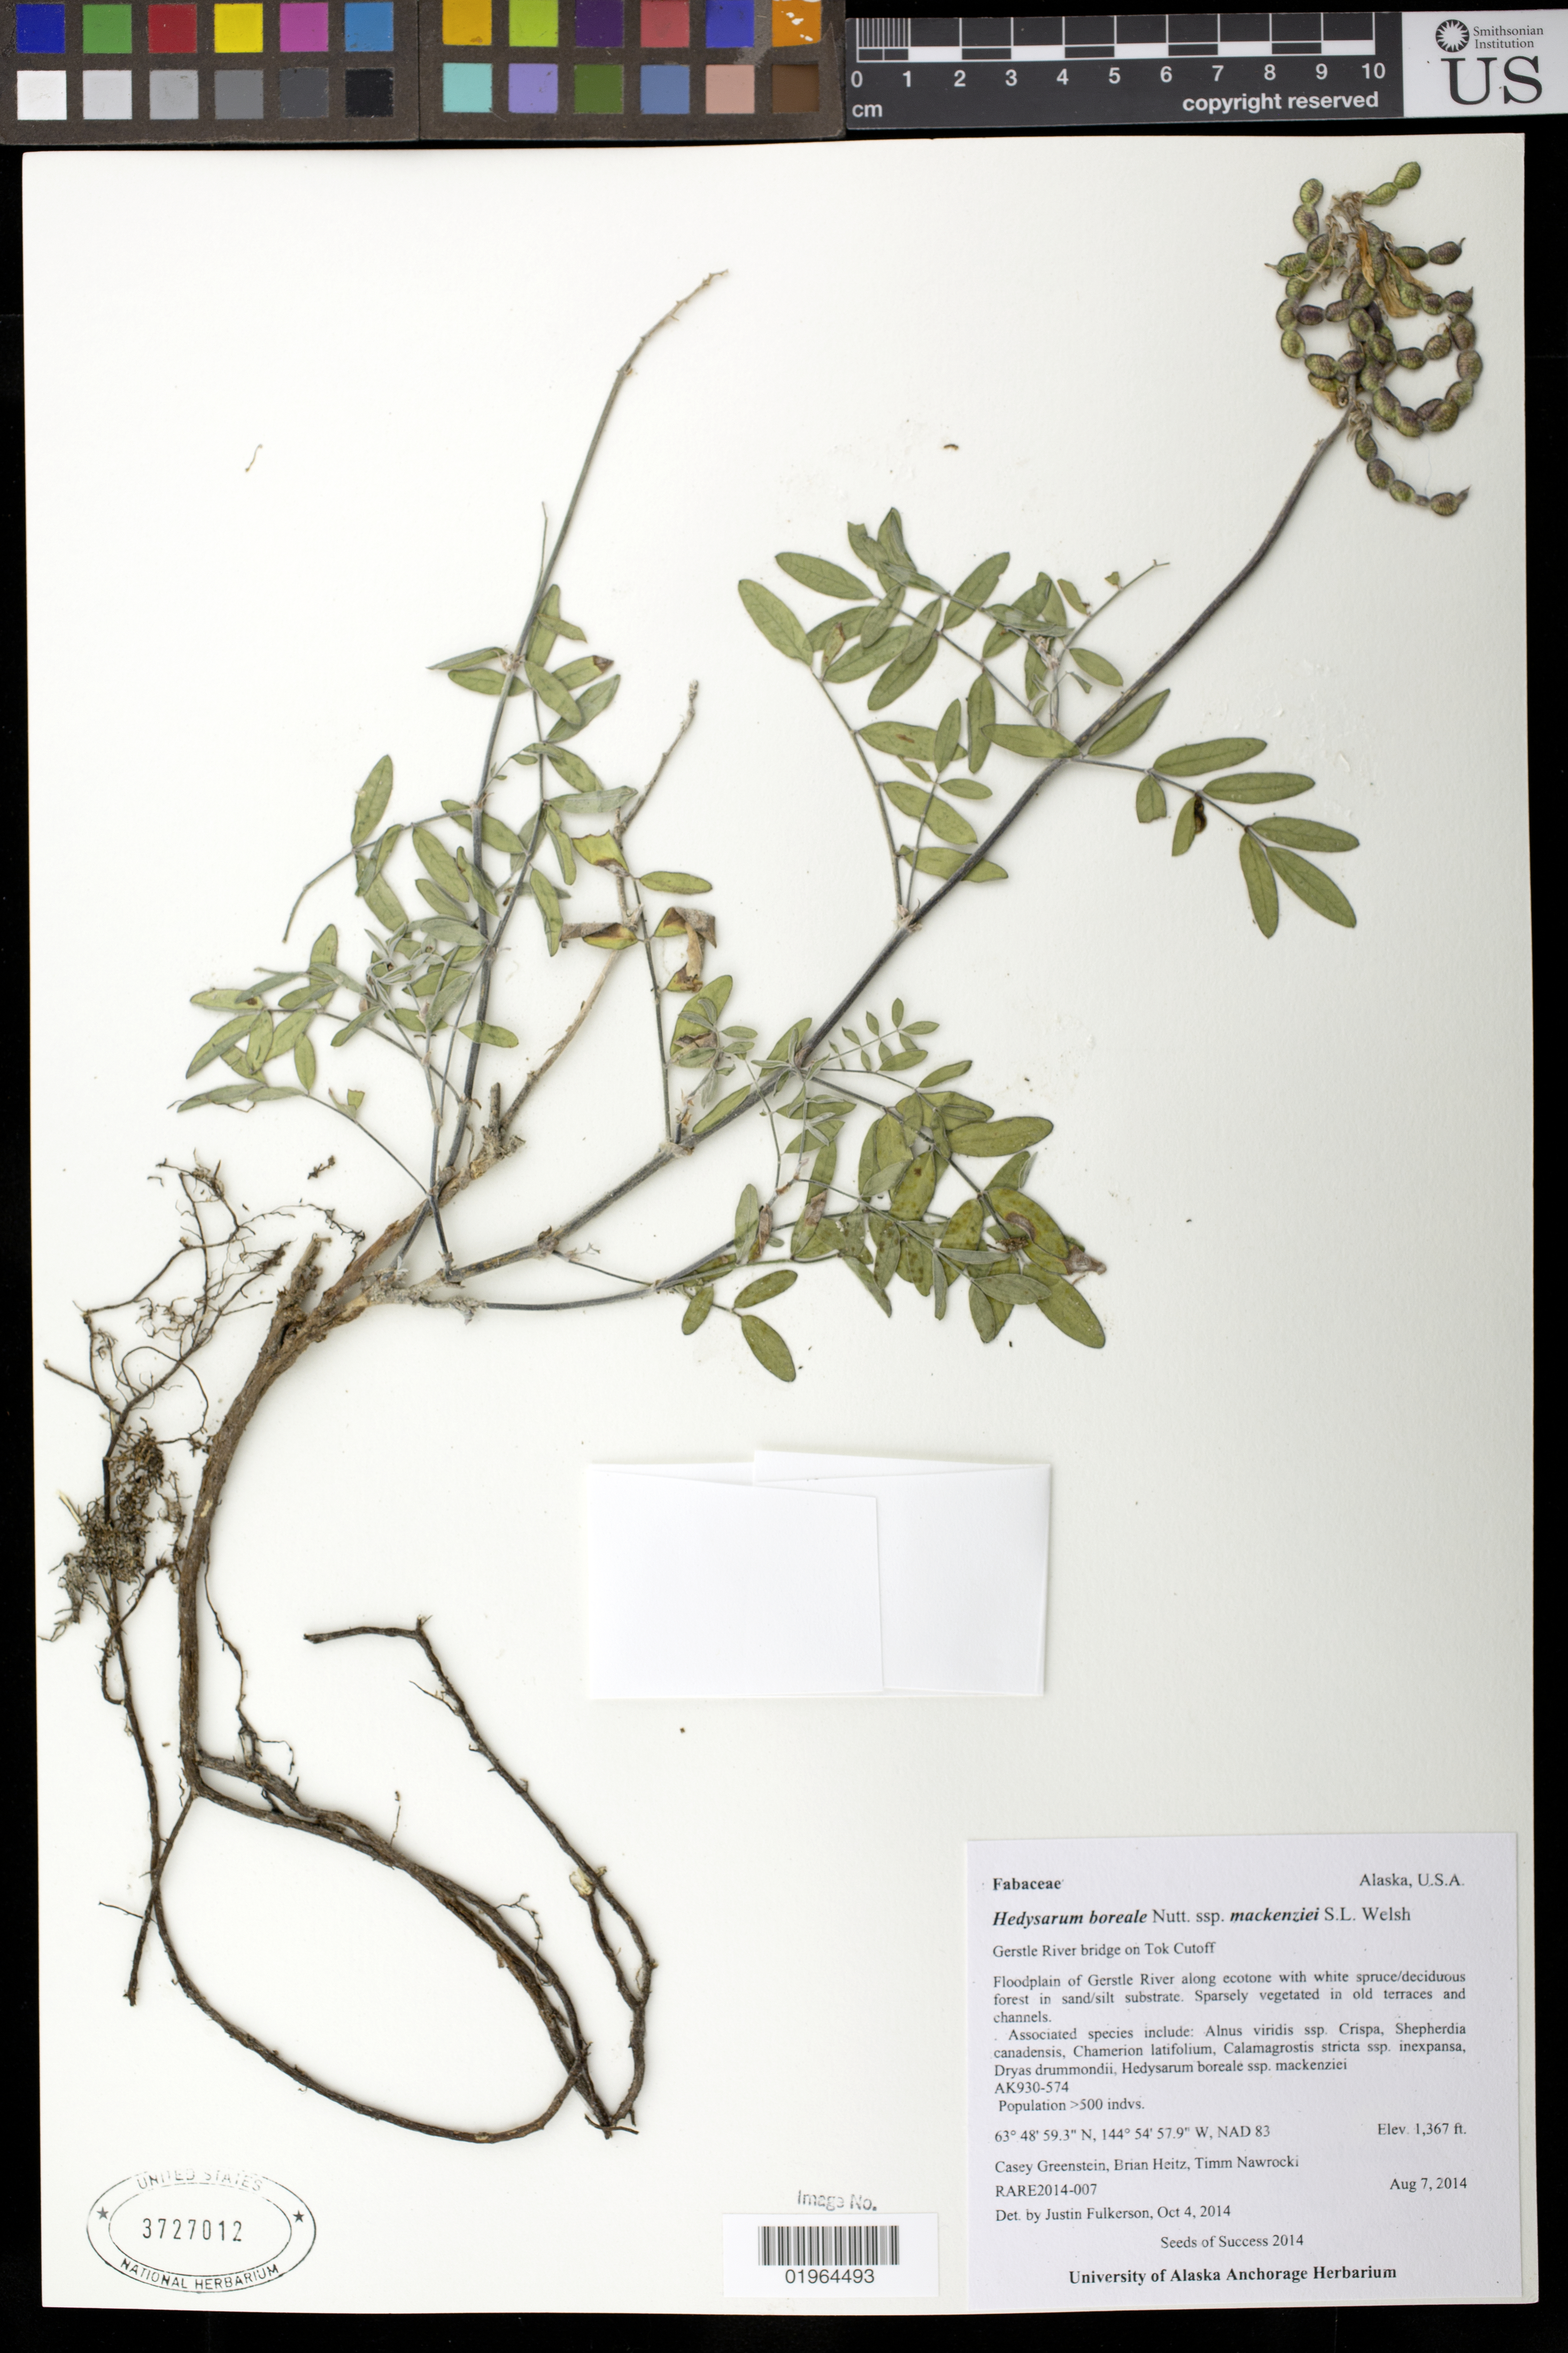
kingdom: Plantae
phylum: Tracheophyta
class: Magnoliopsida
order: Fabales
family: Fabaceae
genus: Hedysarum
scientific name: Hedysarum boreale subsp. mackenziei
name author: (Richardson) S.L. Welsh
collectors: C. Greenstein, B. Heitz & T. Nawrocki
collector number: RARE2014-007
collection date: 2014-08-07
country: United States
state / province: Alaska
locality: Gerstle River bridge on Tok Cutoff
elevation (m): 417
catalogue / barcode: US 3737012